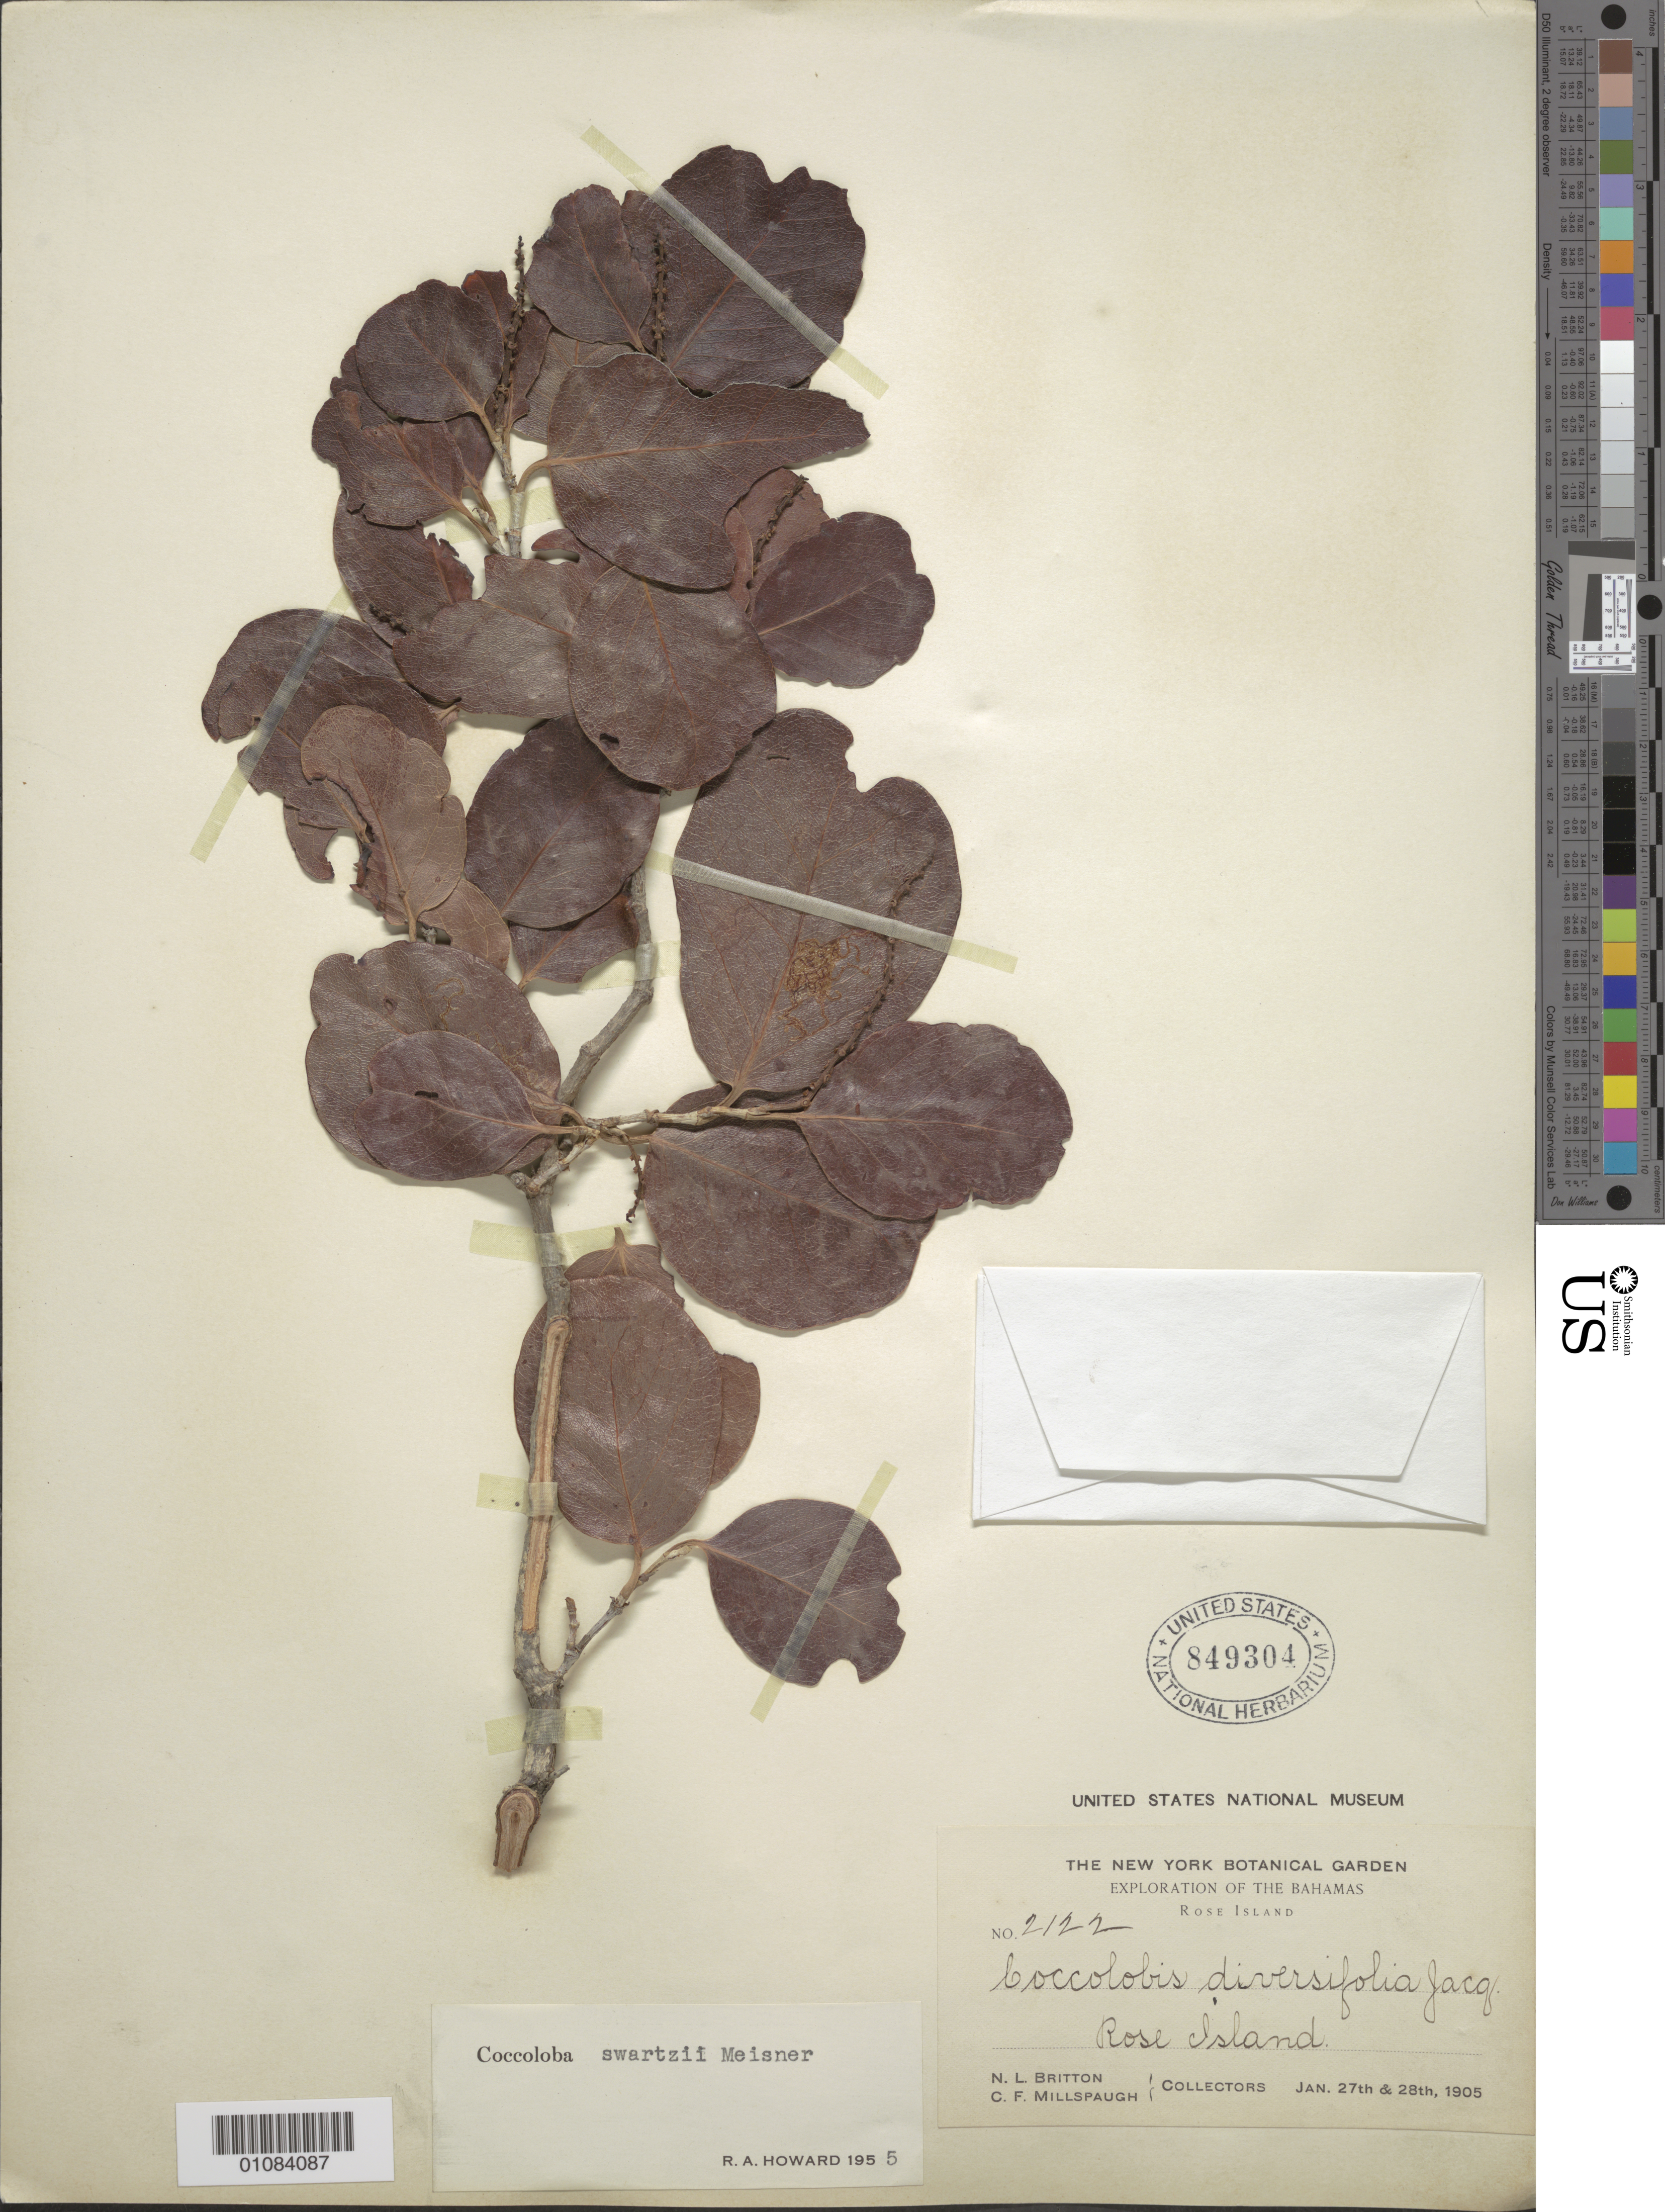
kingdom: Plantae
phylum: Tracheophyta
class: Magnoliopsida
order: Caryophyllales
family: Polygonaceae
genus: Coccoloba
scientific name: Coccoloba swartzii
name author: Meisn.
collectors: N. Britton & C. F. Millspaugh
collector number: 2112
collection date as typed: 27 Jan 1905 and 28 Jan 1905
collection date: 1905-01-27,1905-01-28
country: Bahamas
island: Rose I.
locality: Rose Island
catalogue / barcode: US 849304